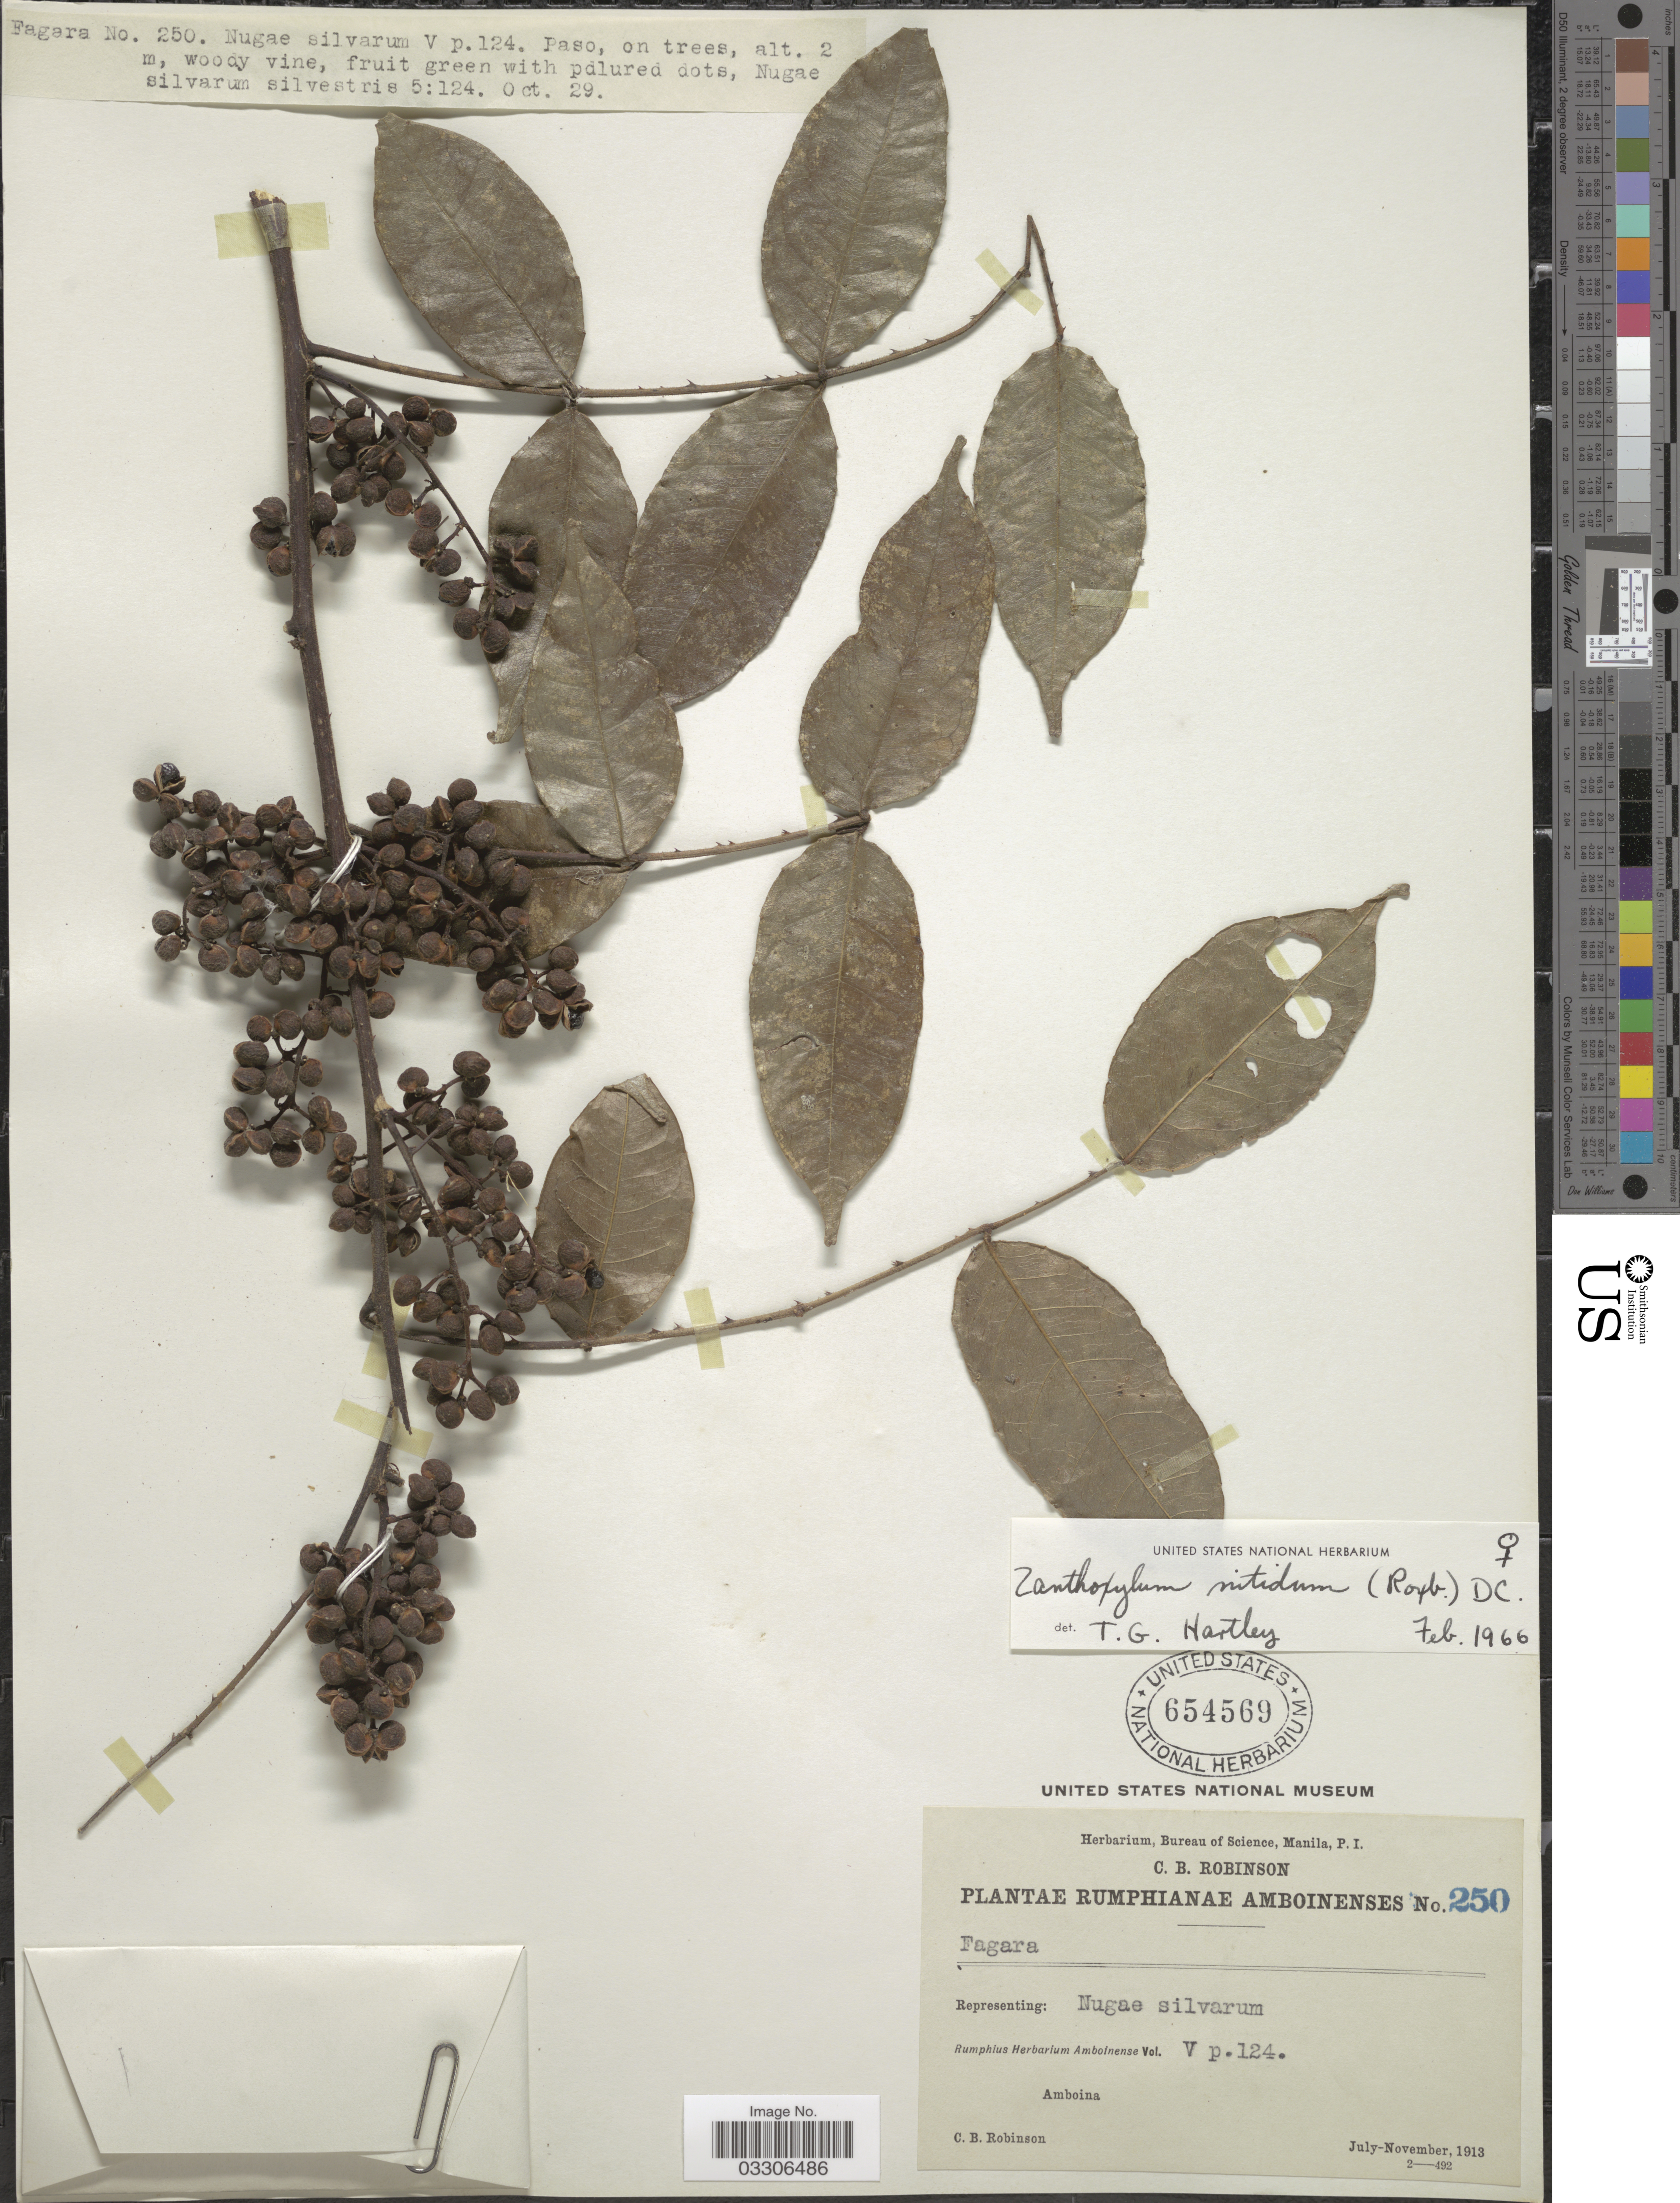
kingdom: Plantae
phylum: Tracheophyta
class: Magnoliopsida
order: Sapindales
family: Rutaceae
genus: Zanthoxylum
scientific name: Zanthoxylum nitidum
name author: Bunge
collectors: C. Robinson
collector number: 250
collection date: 1913-10-29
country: Indonesia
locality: Amboina.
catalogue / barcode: US 654569